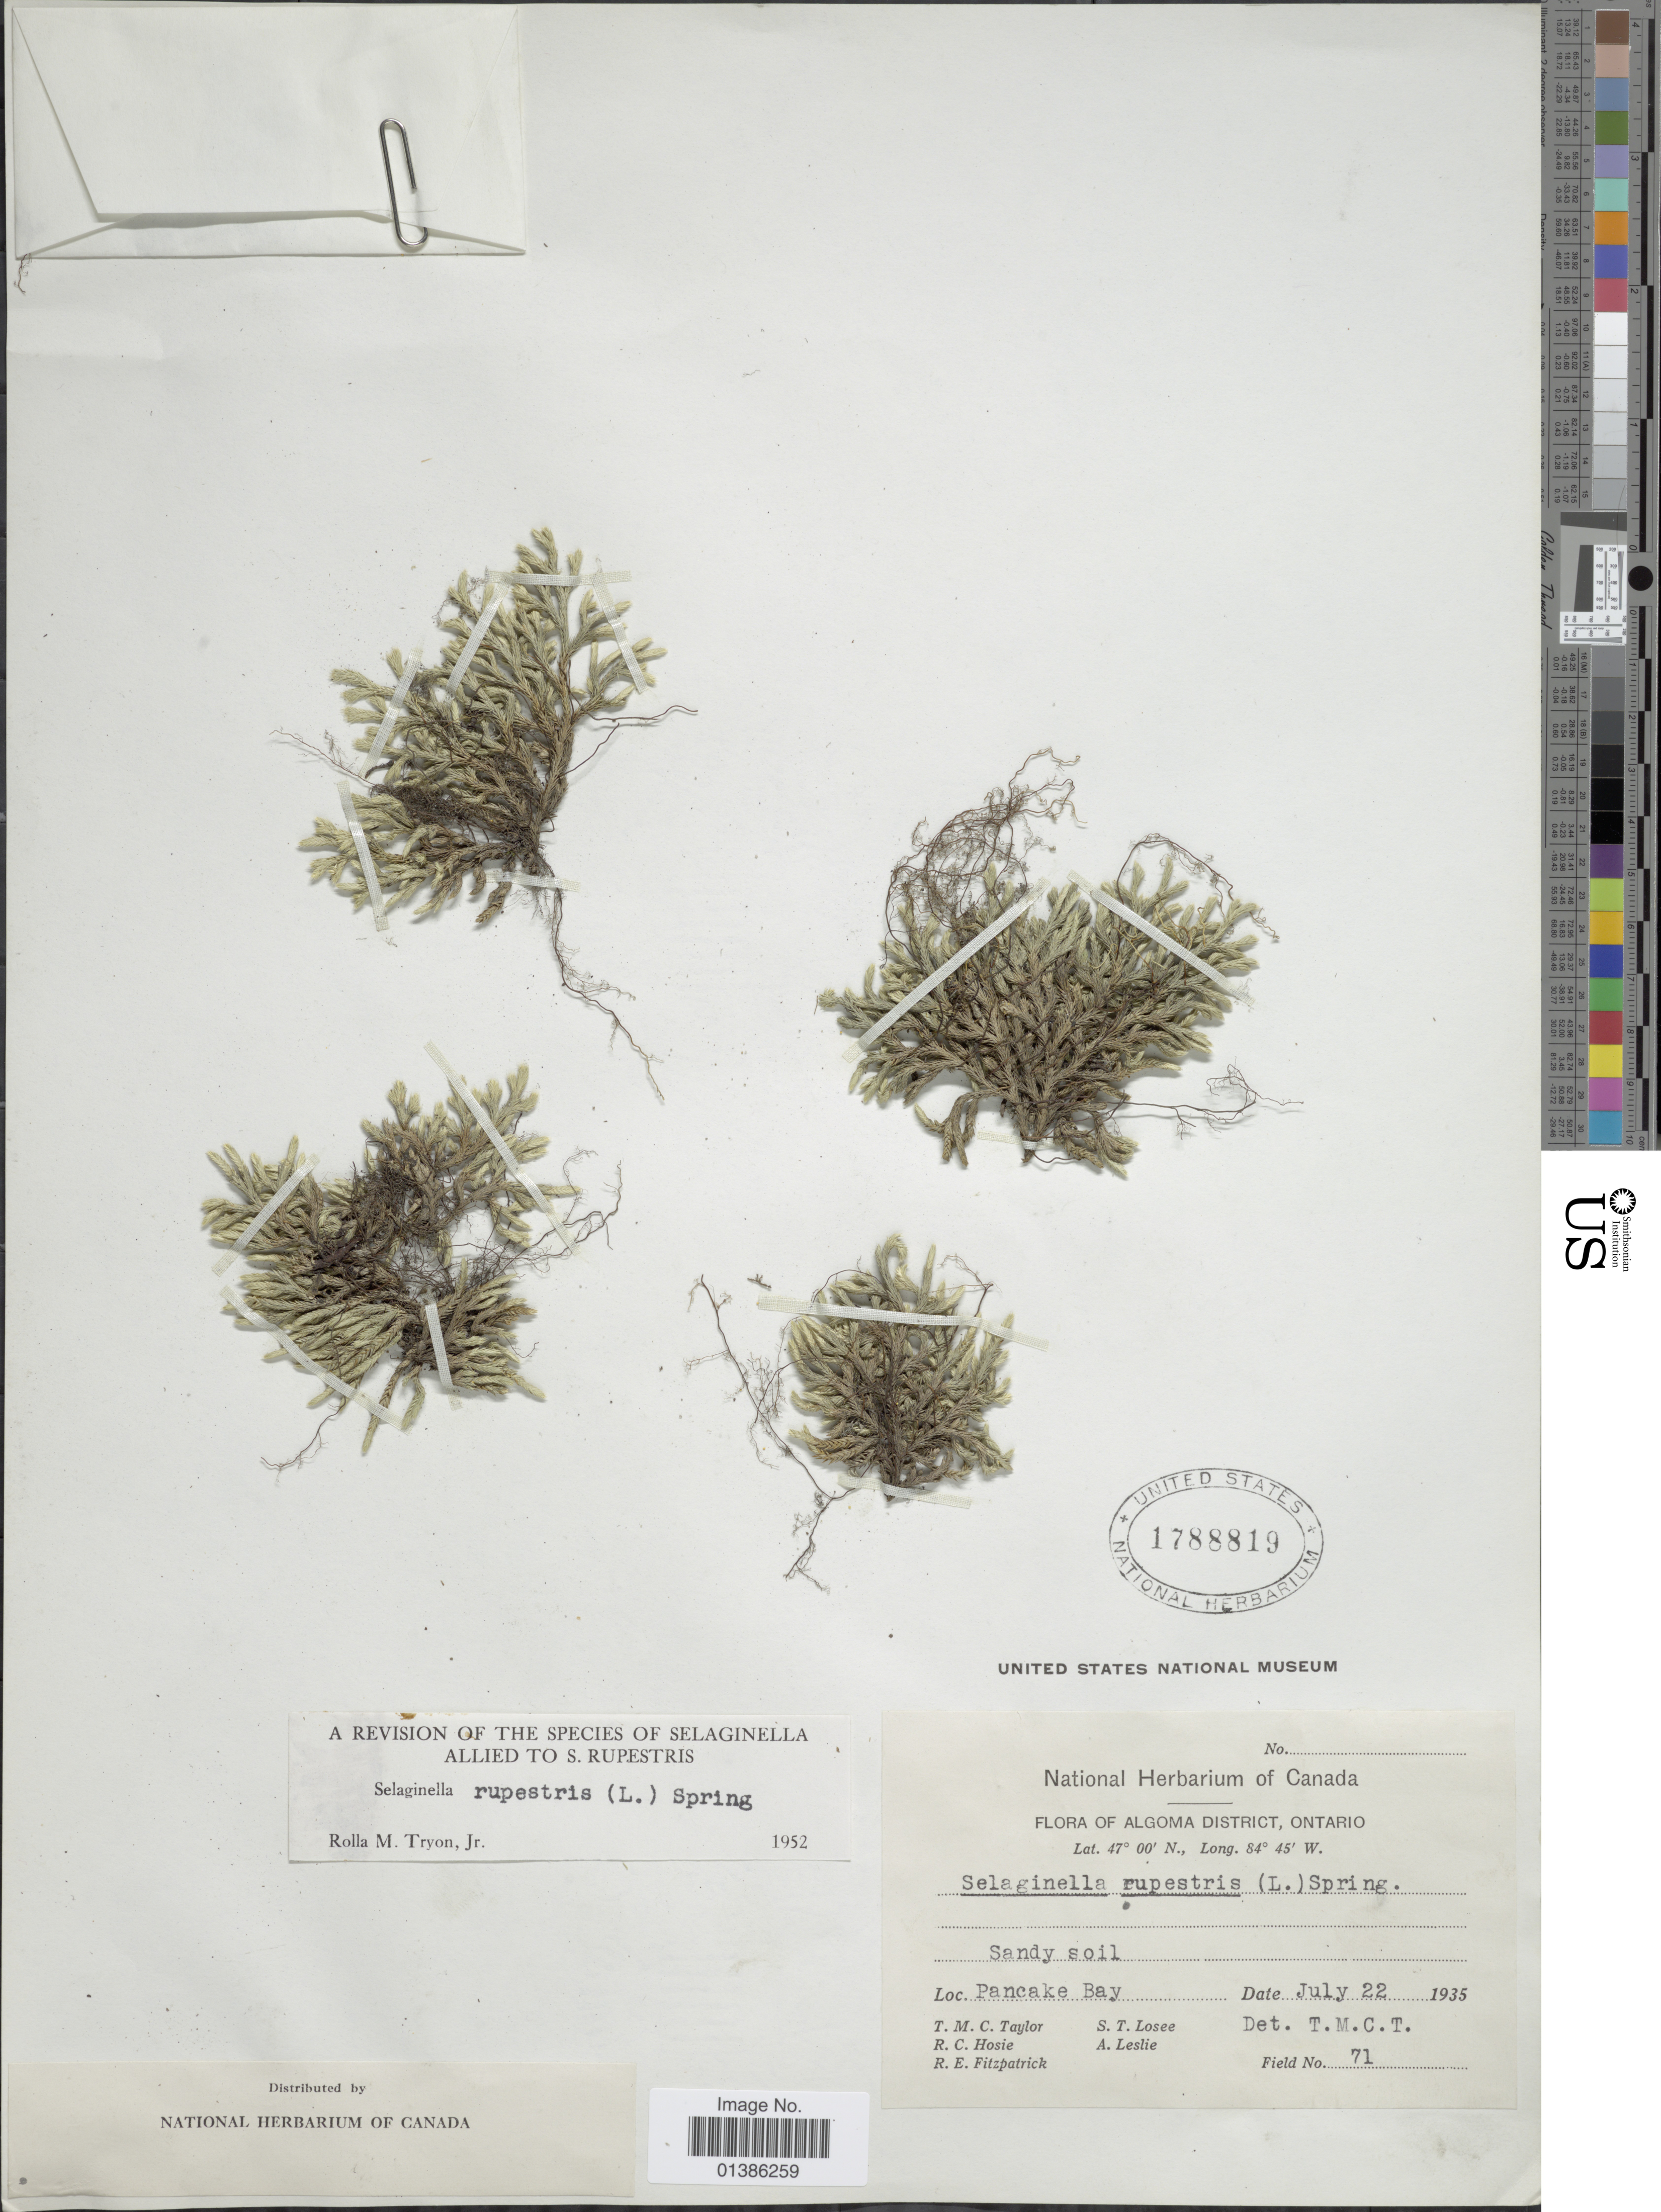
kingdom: Plantae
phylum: Tracheophyta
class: Lycopodiopsida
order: Selaginellales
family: Selaginellaceae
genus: Selaginella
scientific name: Selaginella rupestris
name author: (L.) Spring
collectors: T. M. C. Taylor, R. Hosie, R. Fitzpatrick, S. Losee & A. Leslie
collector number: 71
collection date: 1935-07-22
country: Canada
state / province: Ontario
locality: Algoma District. Pancake Bay.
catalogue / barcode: US 1788819